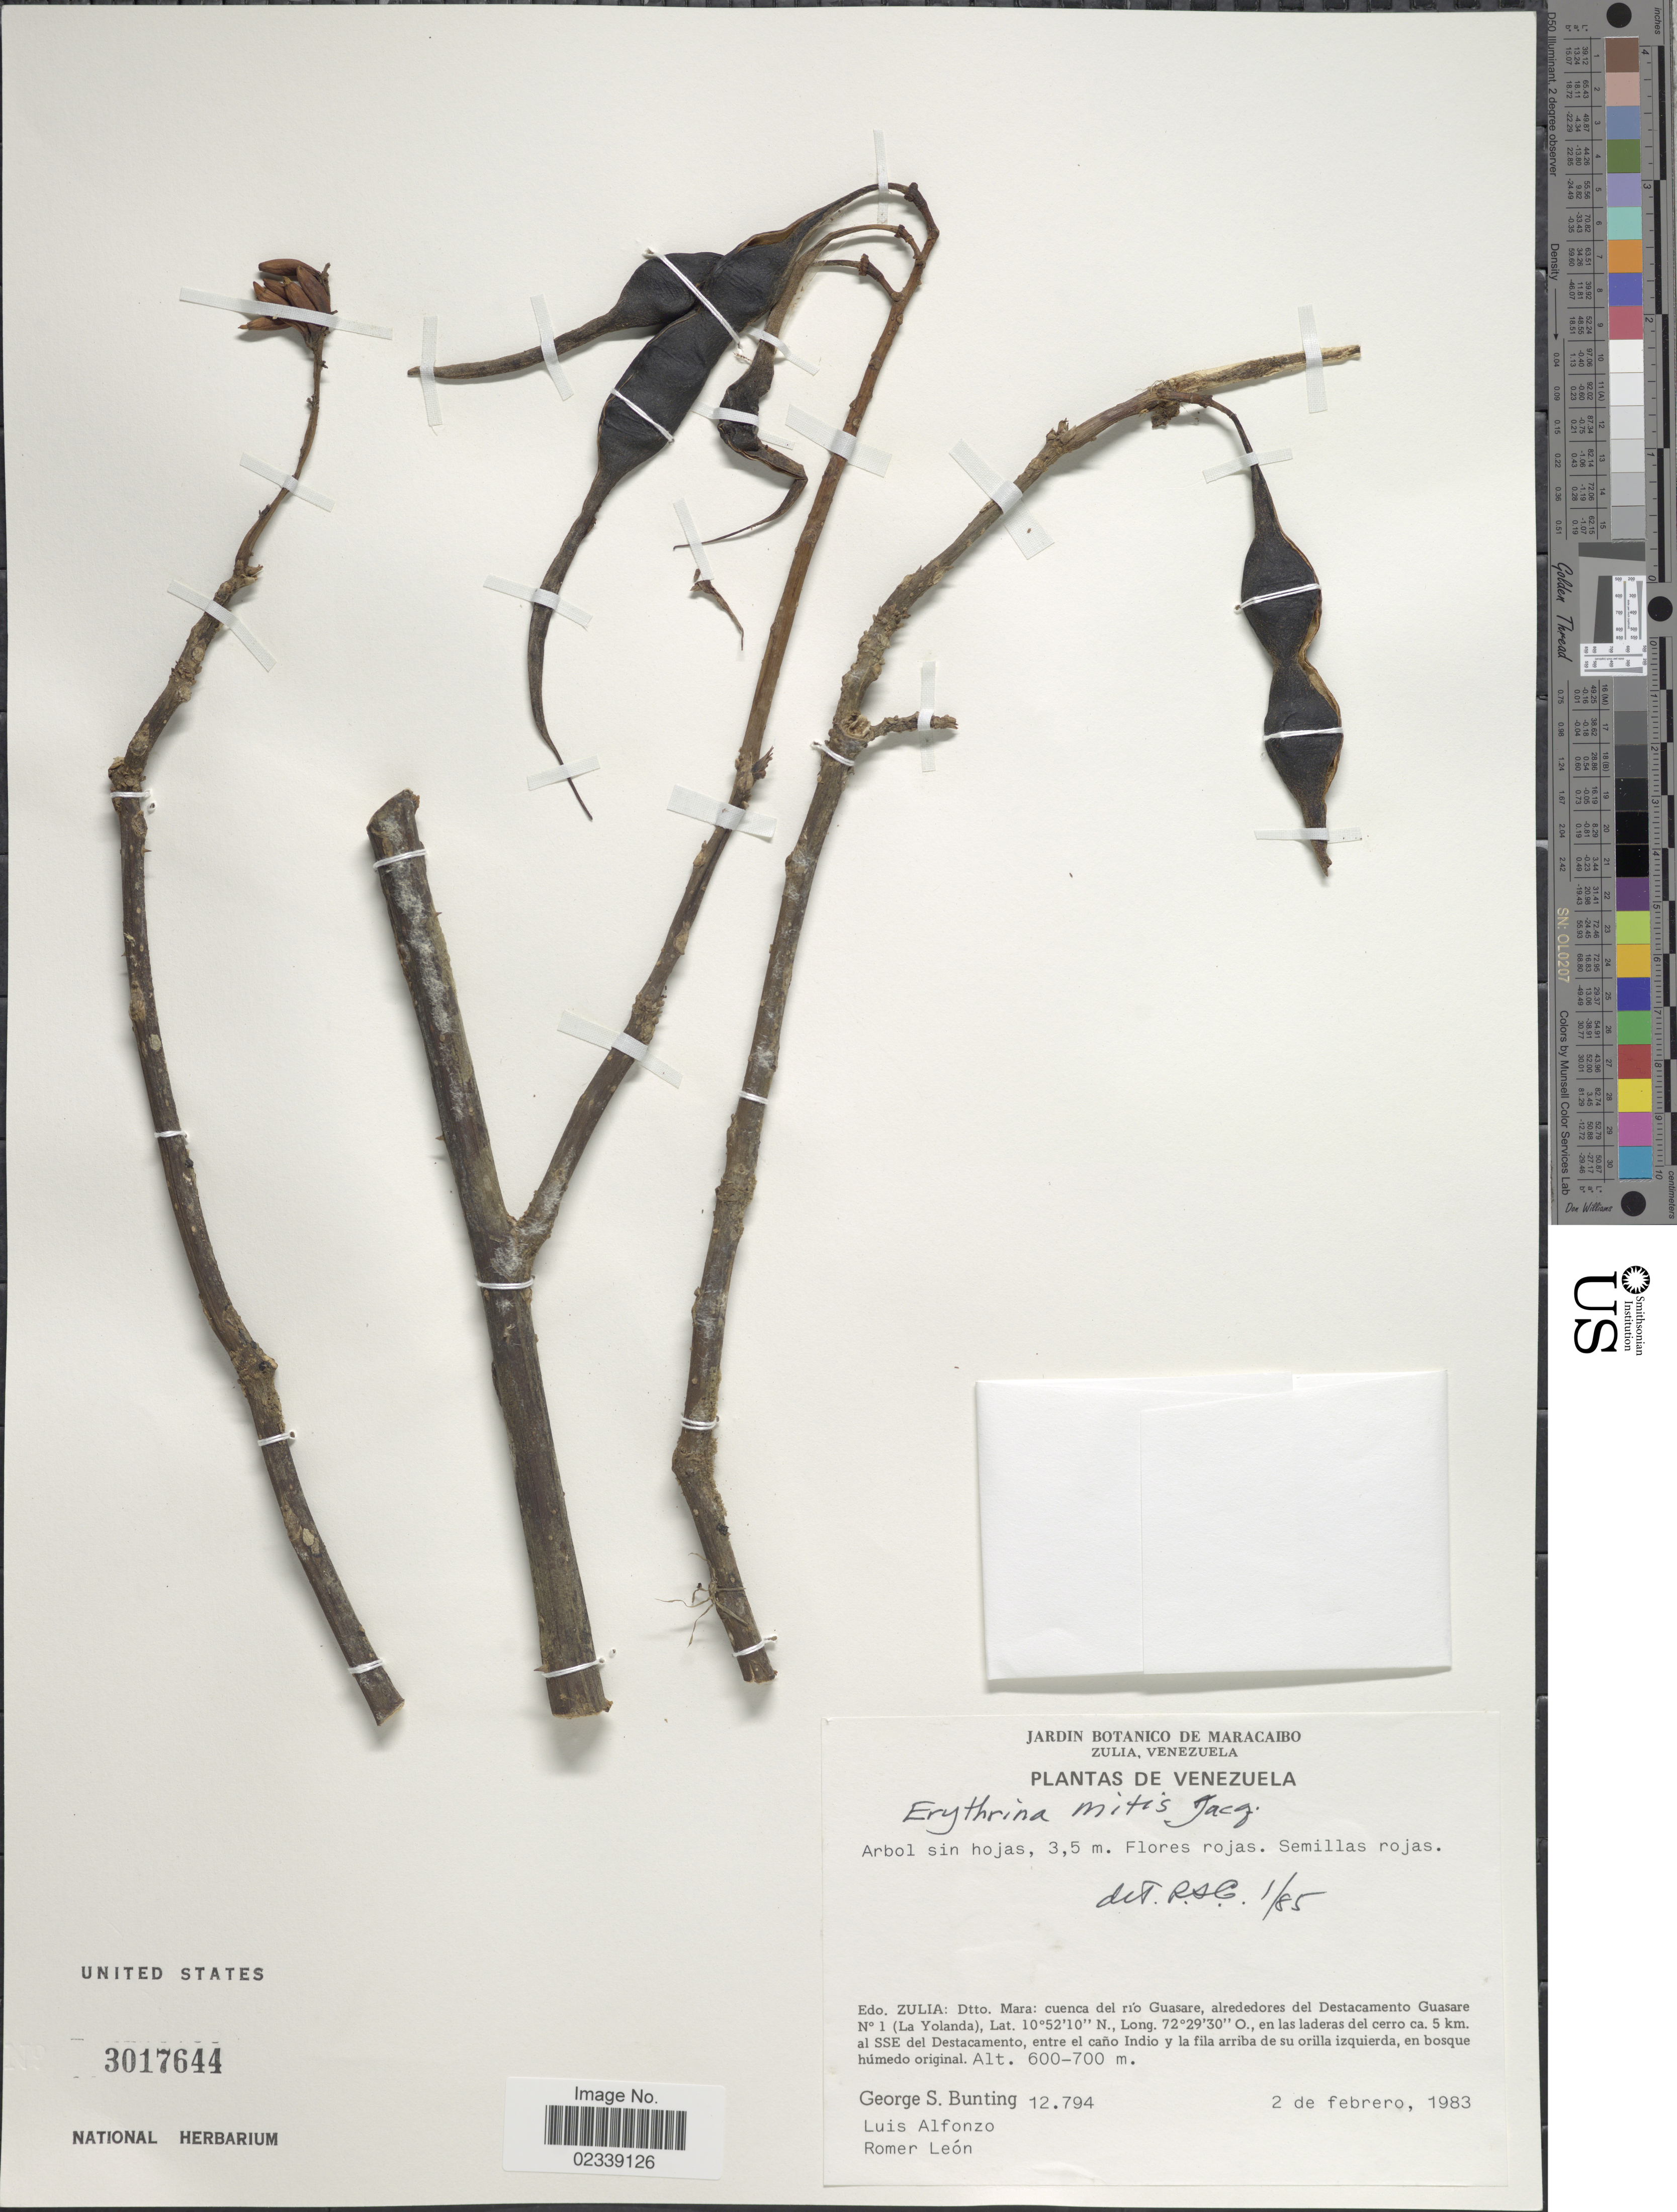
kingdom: Plantae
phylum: Tracheophyta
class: Magnoliopsida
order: Fabales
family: Fabaceae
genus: Erythrina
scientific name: Erythrina mitis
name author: Jacq.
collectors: G. S. Bunting, L. Alfonzo & R. León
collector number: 12794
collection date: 1983-02-02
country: Venezuela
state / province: Zulia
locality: Dtto. Mara, cuenca del Rio Guasare, alrededores del Destacamento Guasare No1 (La Yolanda), en las laderas del cerro ca 5 km al SSE del Destacamento, entre el cano Indio y la fila arriba de su orilla izquierda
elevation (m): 600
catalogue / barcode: US 3017644